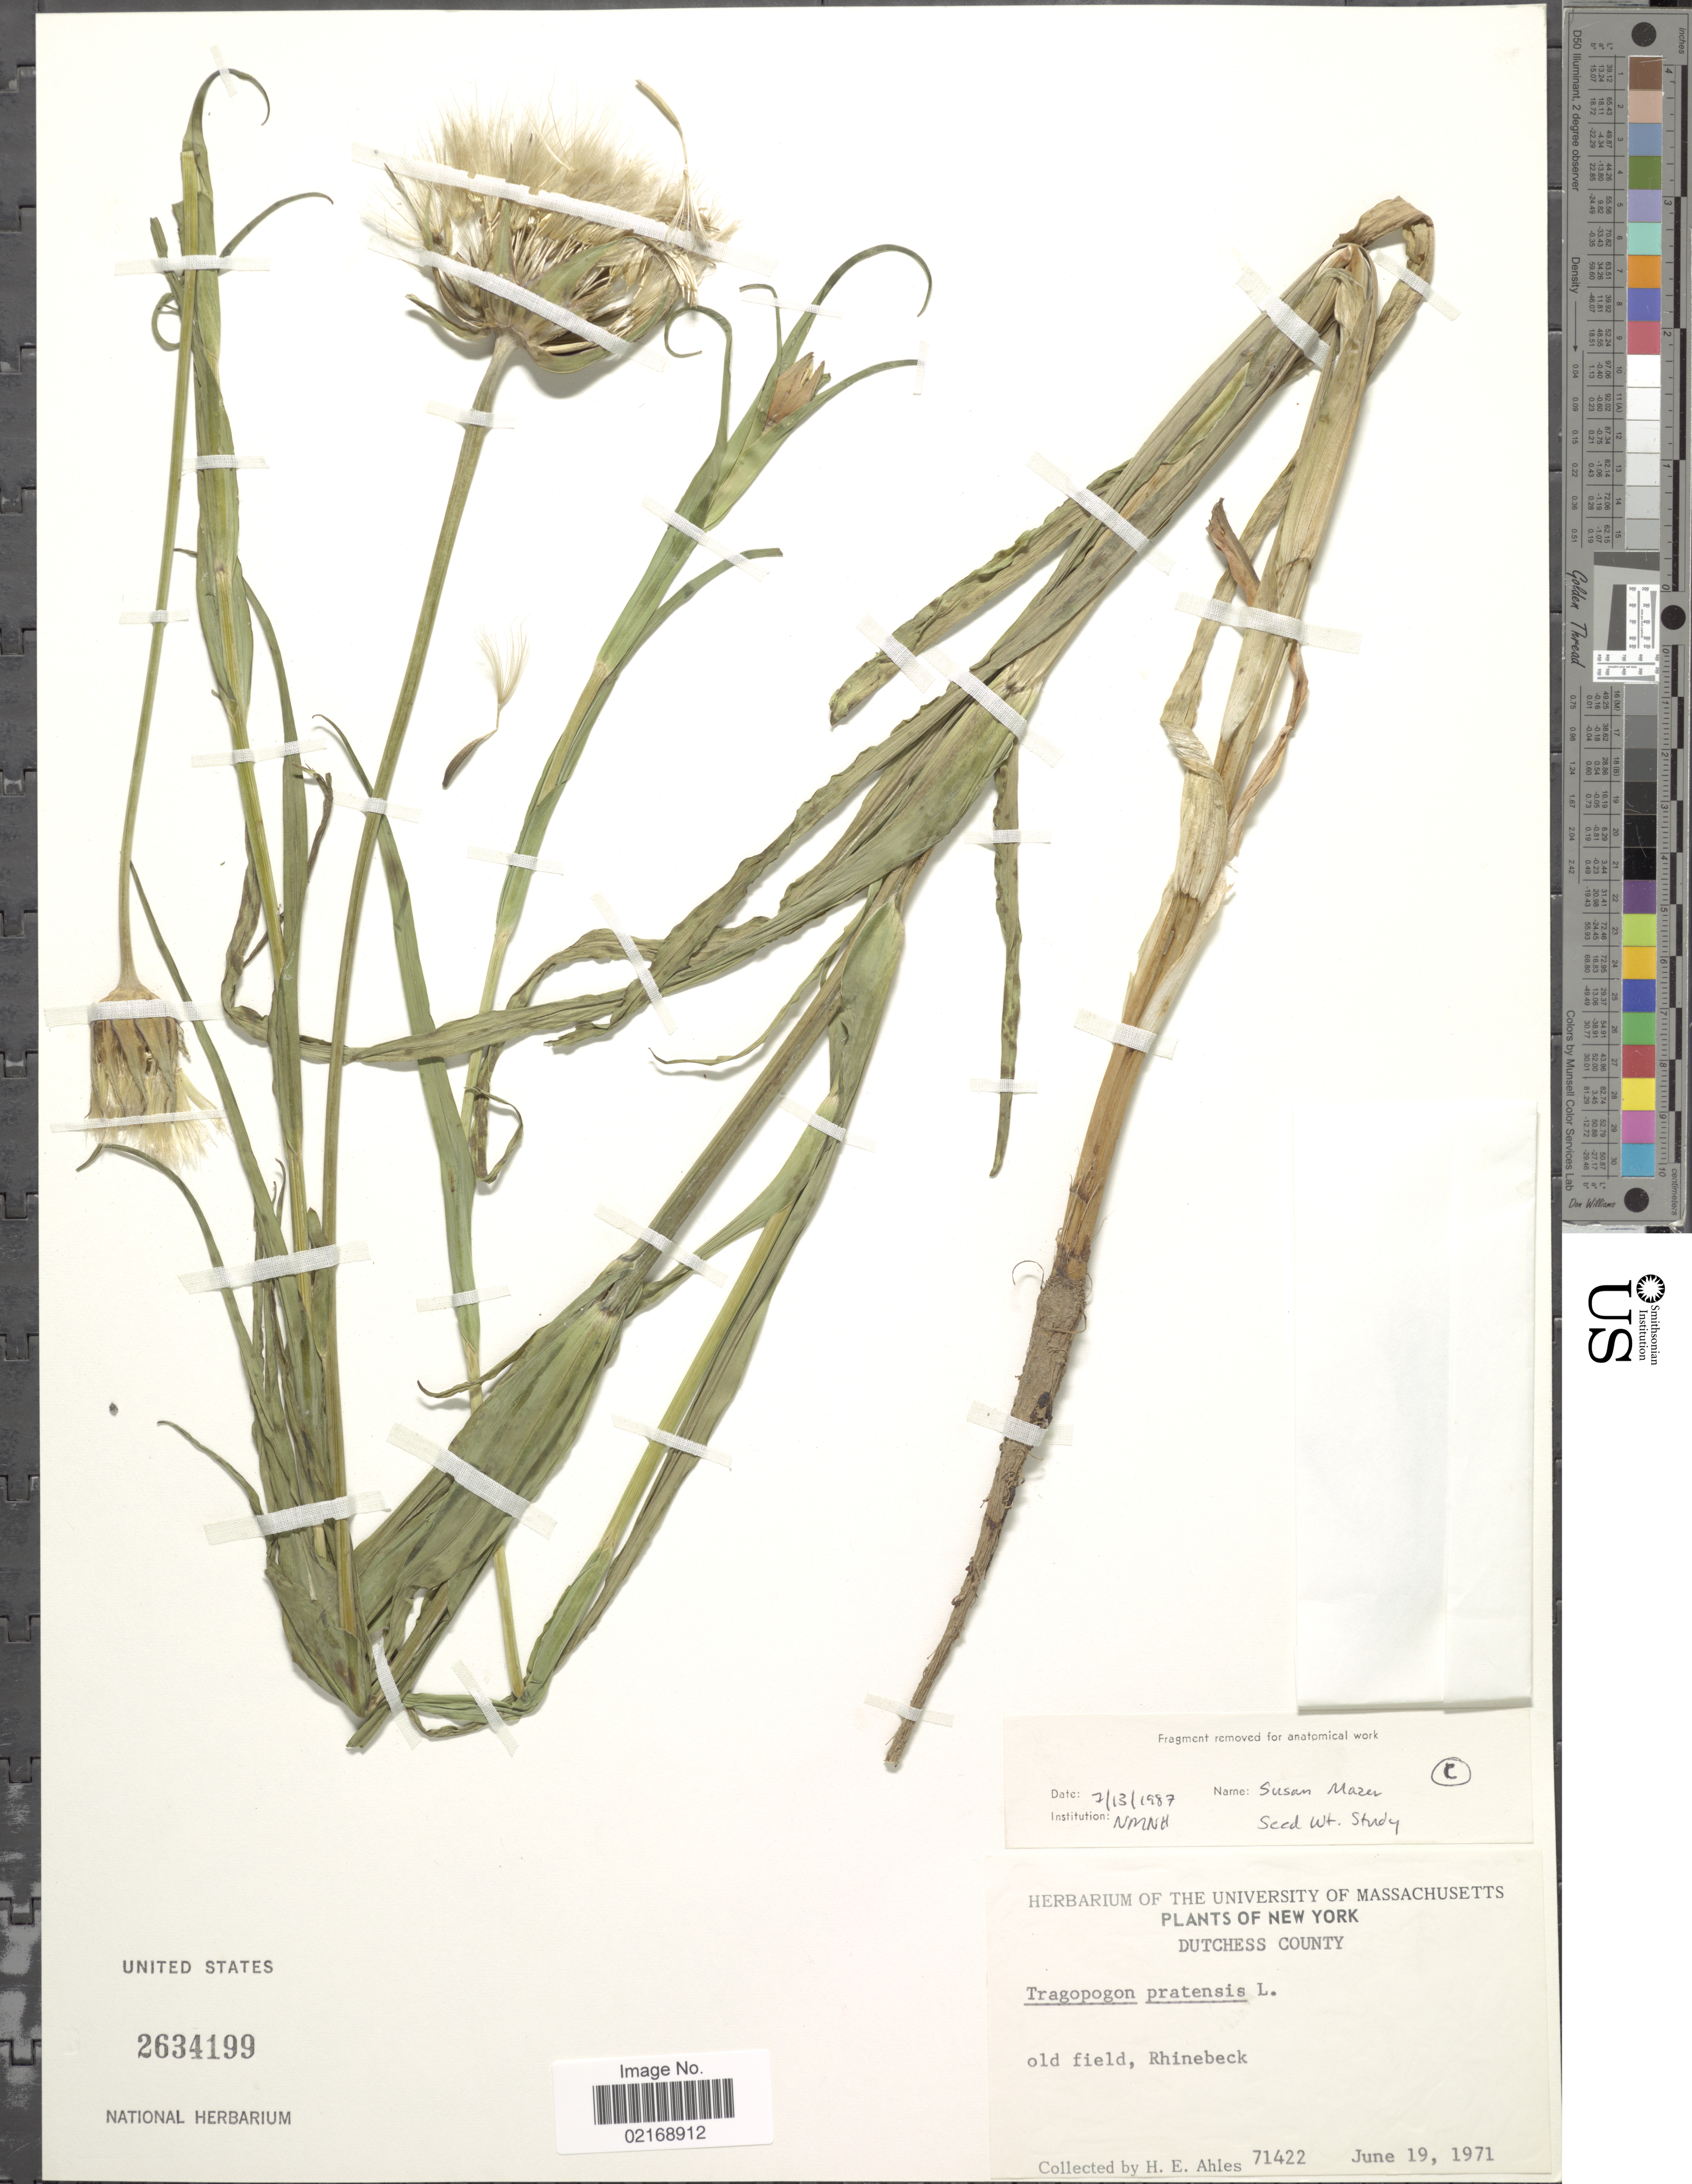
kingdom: Plantae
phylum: Tracheophyta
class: Magnoliopsida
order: Asterales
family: Asteraceae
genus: Tragopogon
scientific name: Tragopogon pratensis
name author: L.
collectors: H. E. Ahles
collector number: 71422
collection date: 1971-06-19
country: United States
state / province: New York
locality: Dutchess County. Rhinebeck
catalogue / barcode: US 2634199